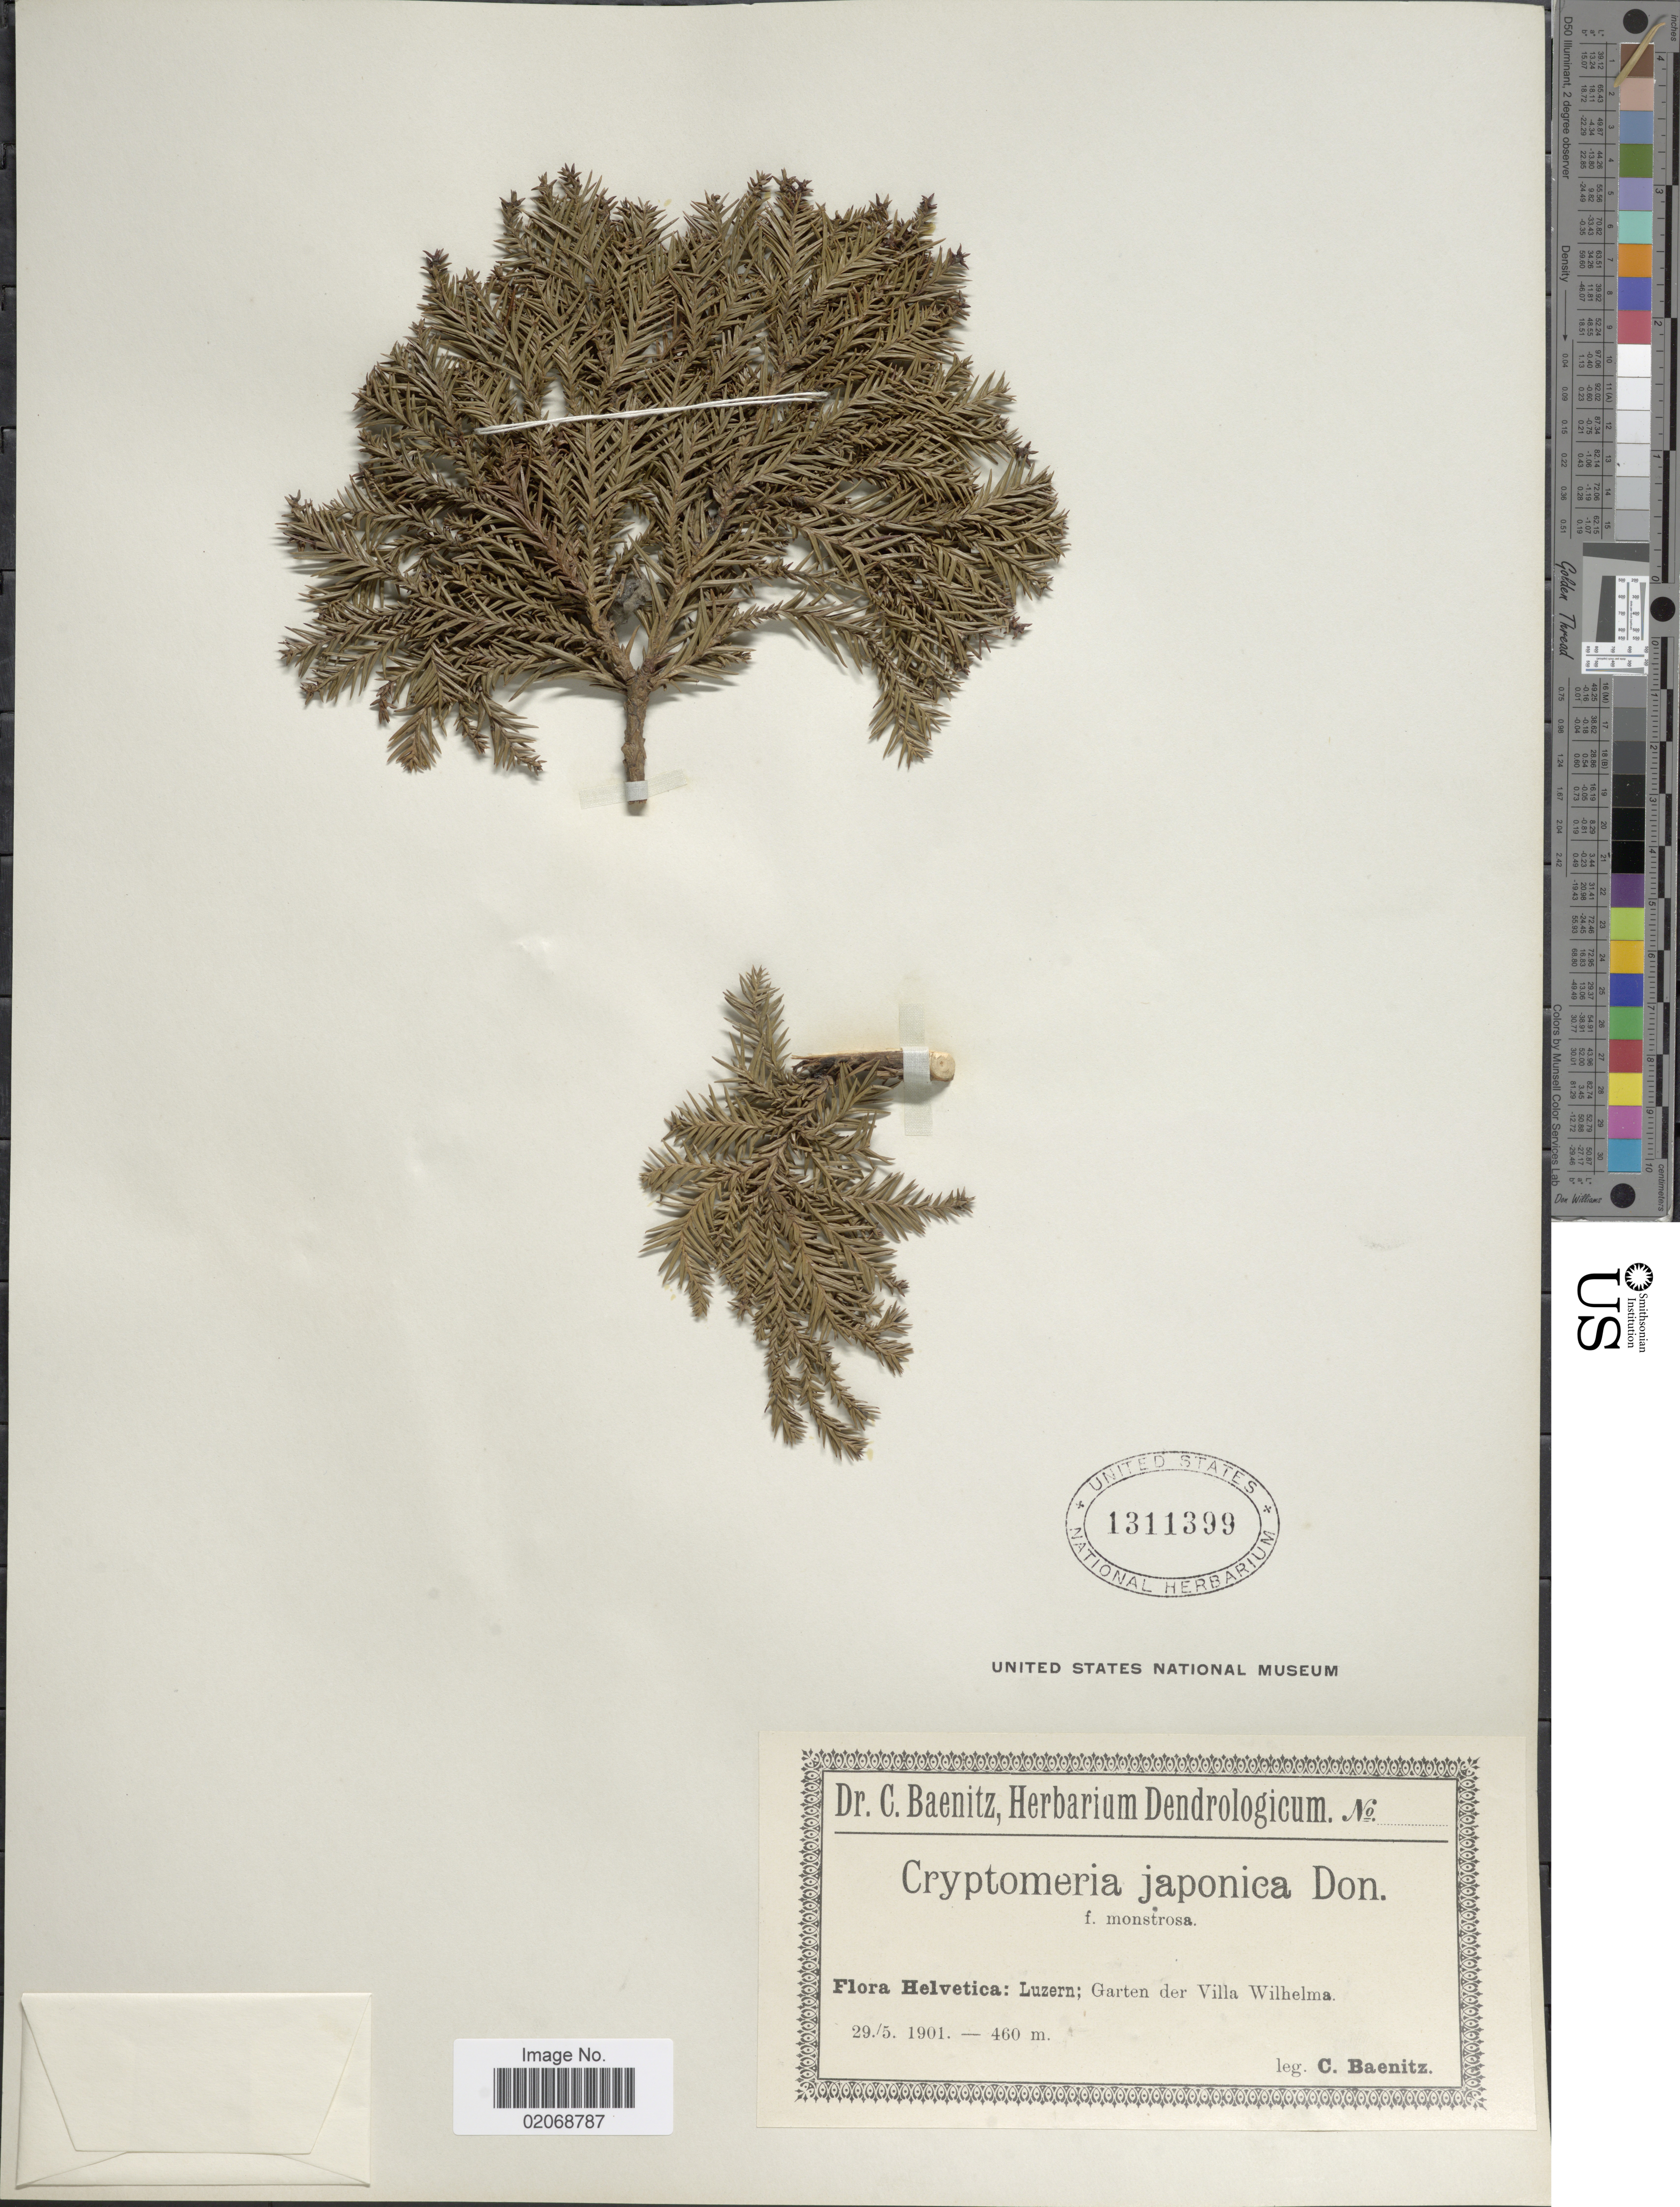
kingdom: Plantae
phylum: Tracheophyta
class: Pinopsida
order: Pinales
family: Cupressaceae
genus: Cryptomeria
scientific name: Cryptomeria japonica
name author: (Thunb. ex L. f.) D. Don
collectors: C. G. Baenitz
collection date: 1901-05-29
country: Switzerland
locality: Helvetica: Luzern; Garten der Villa Wilhelmina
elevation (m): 460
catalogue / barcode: US 1311399